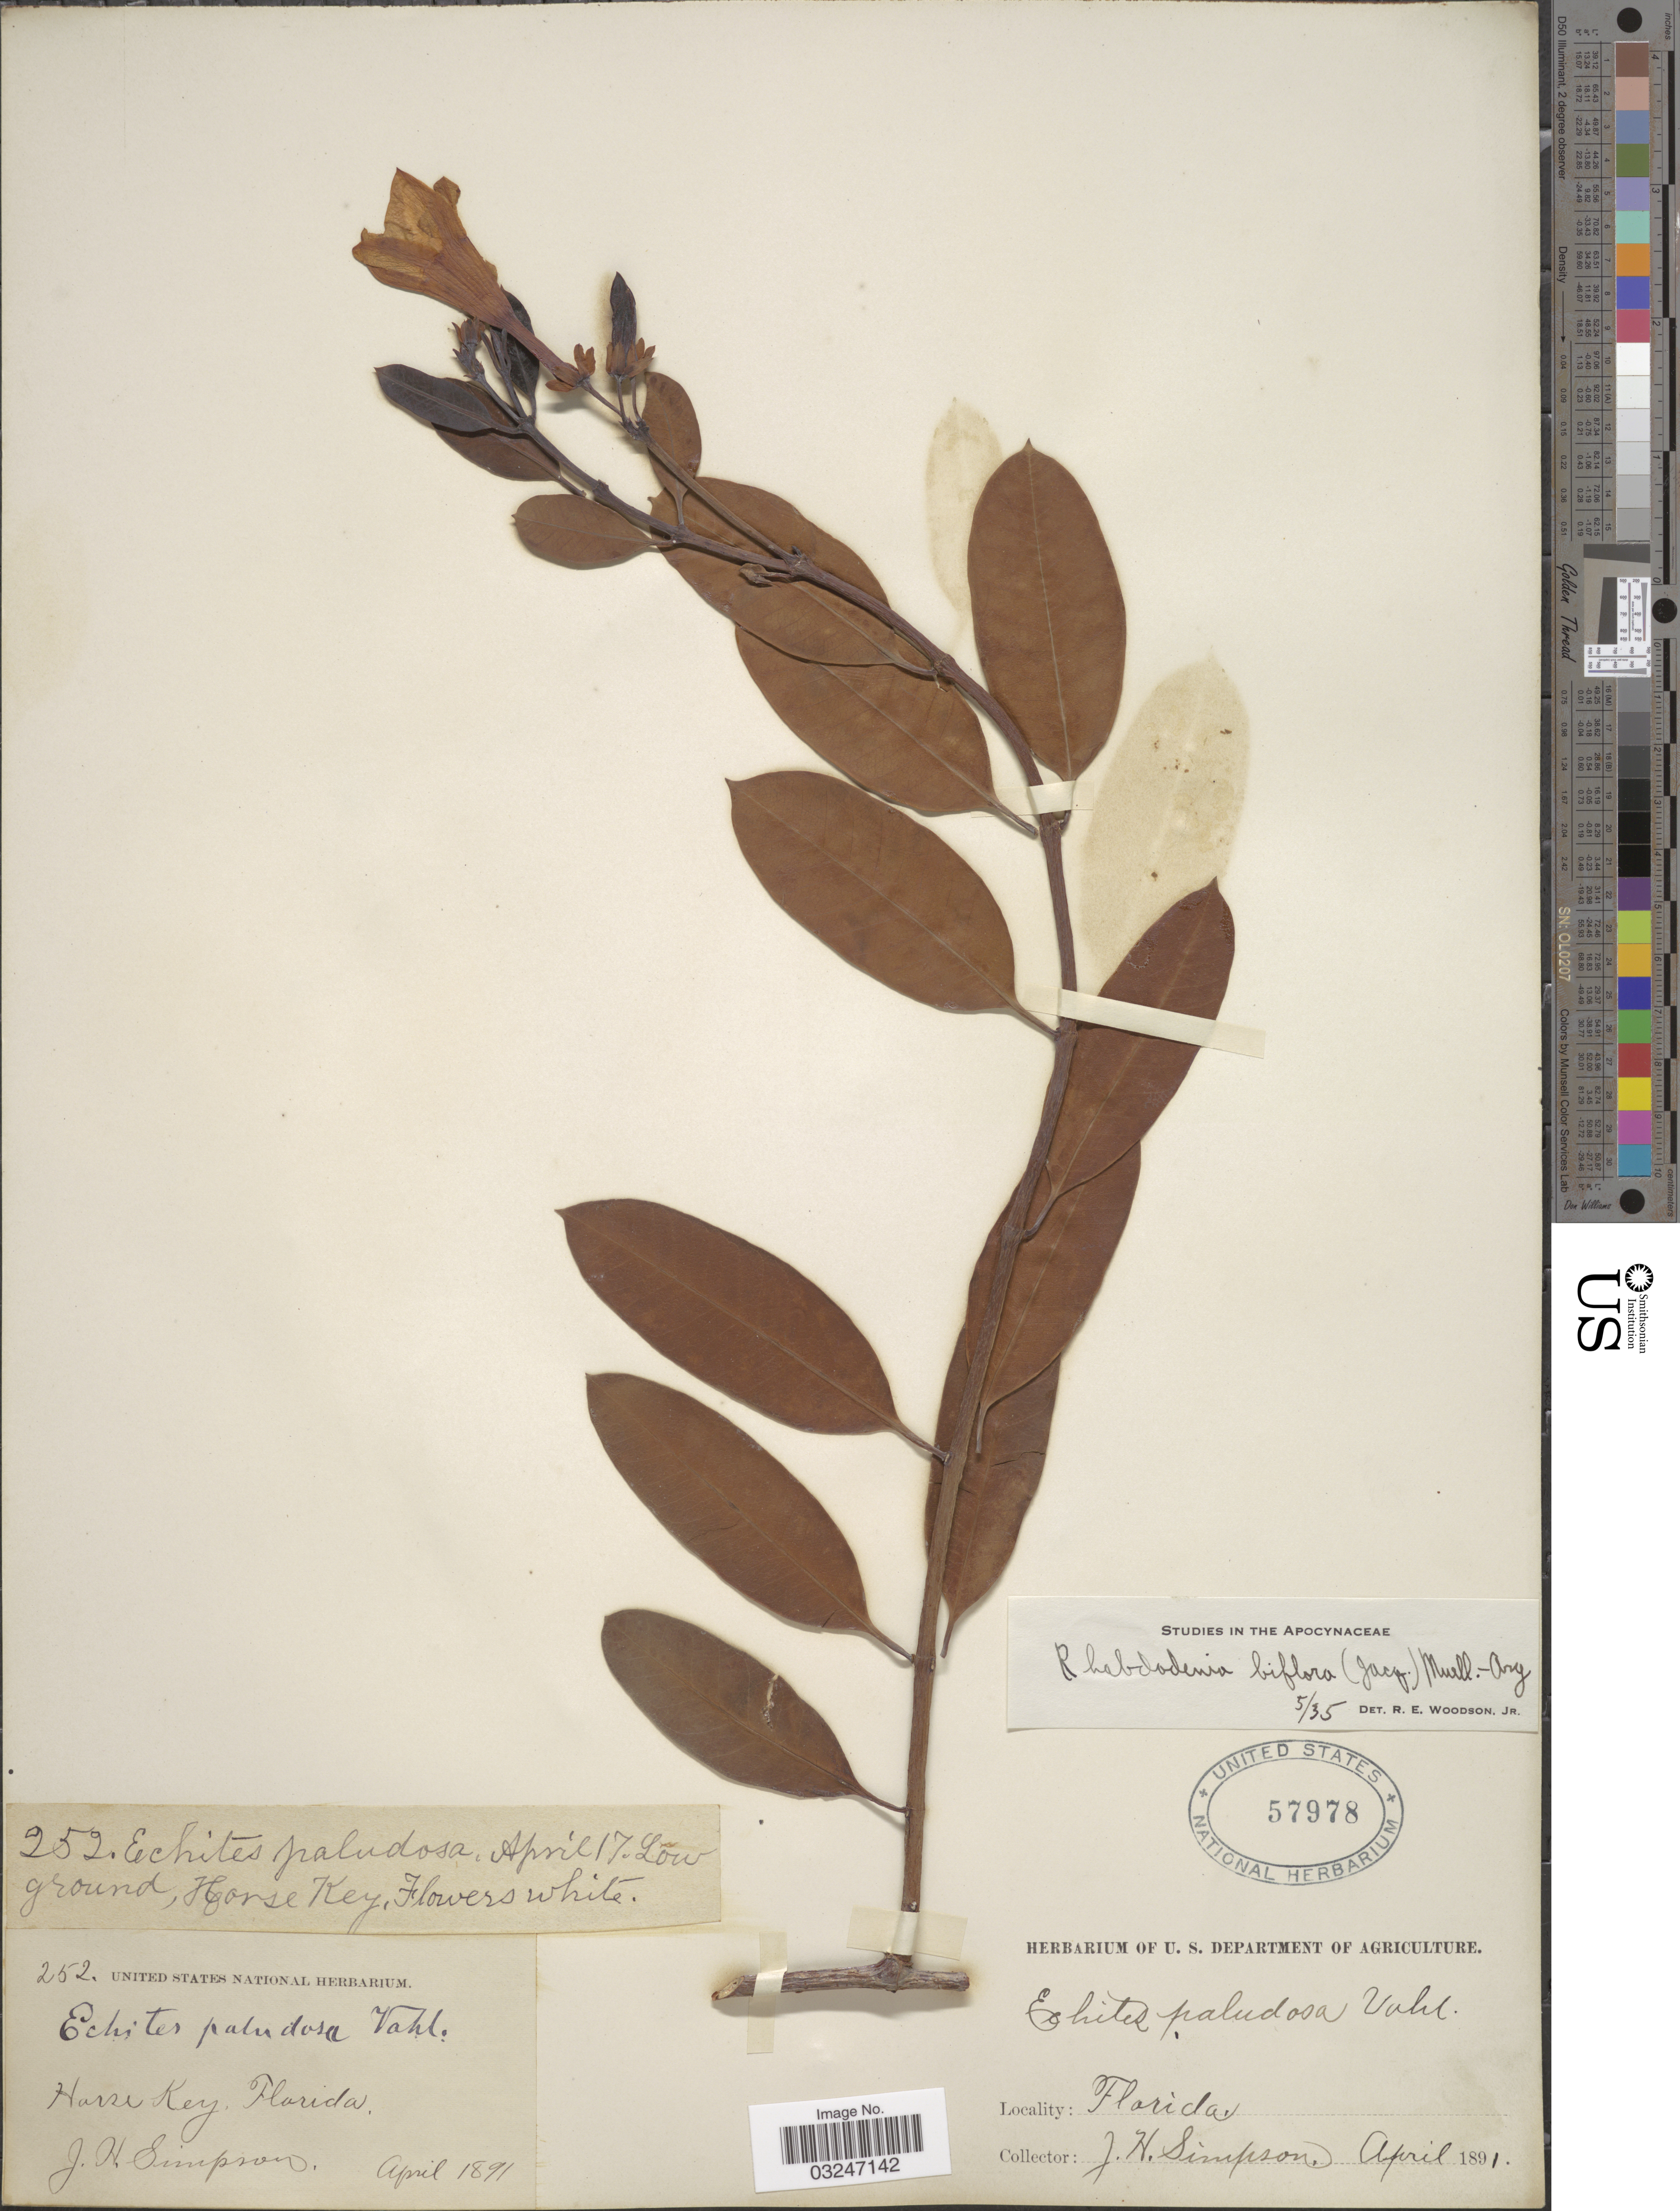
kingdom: Plantae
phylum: Tracheophyta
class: Magnoliopsida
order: Gentianales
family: Apocynaceae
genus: Rhabdadenia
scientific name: Rhabdadenia biflora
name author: (Jacq.) Müll. Arg.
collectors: J. H. Simpson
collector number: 252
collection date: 1891-04-17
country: United States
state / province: Florida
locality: Horse Key.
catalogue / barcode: US 57978